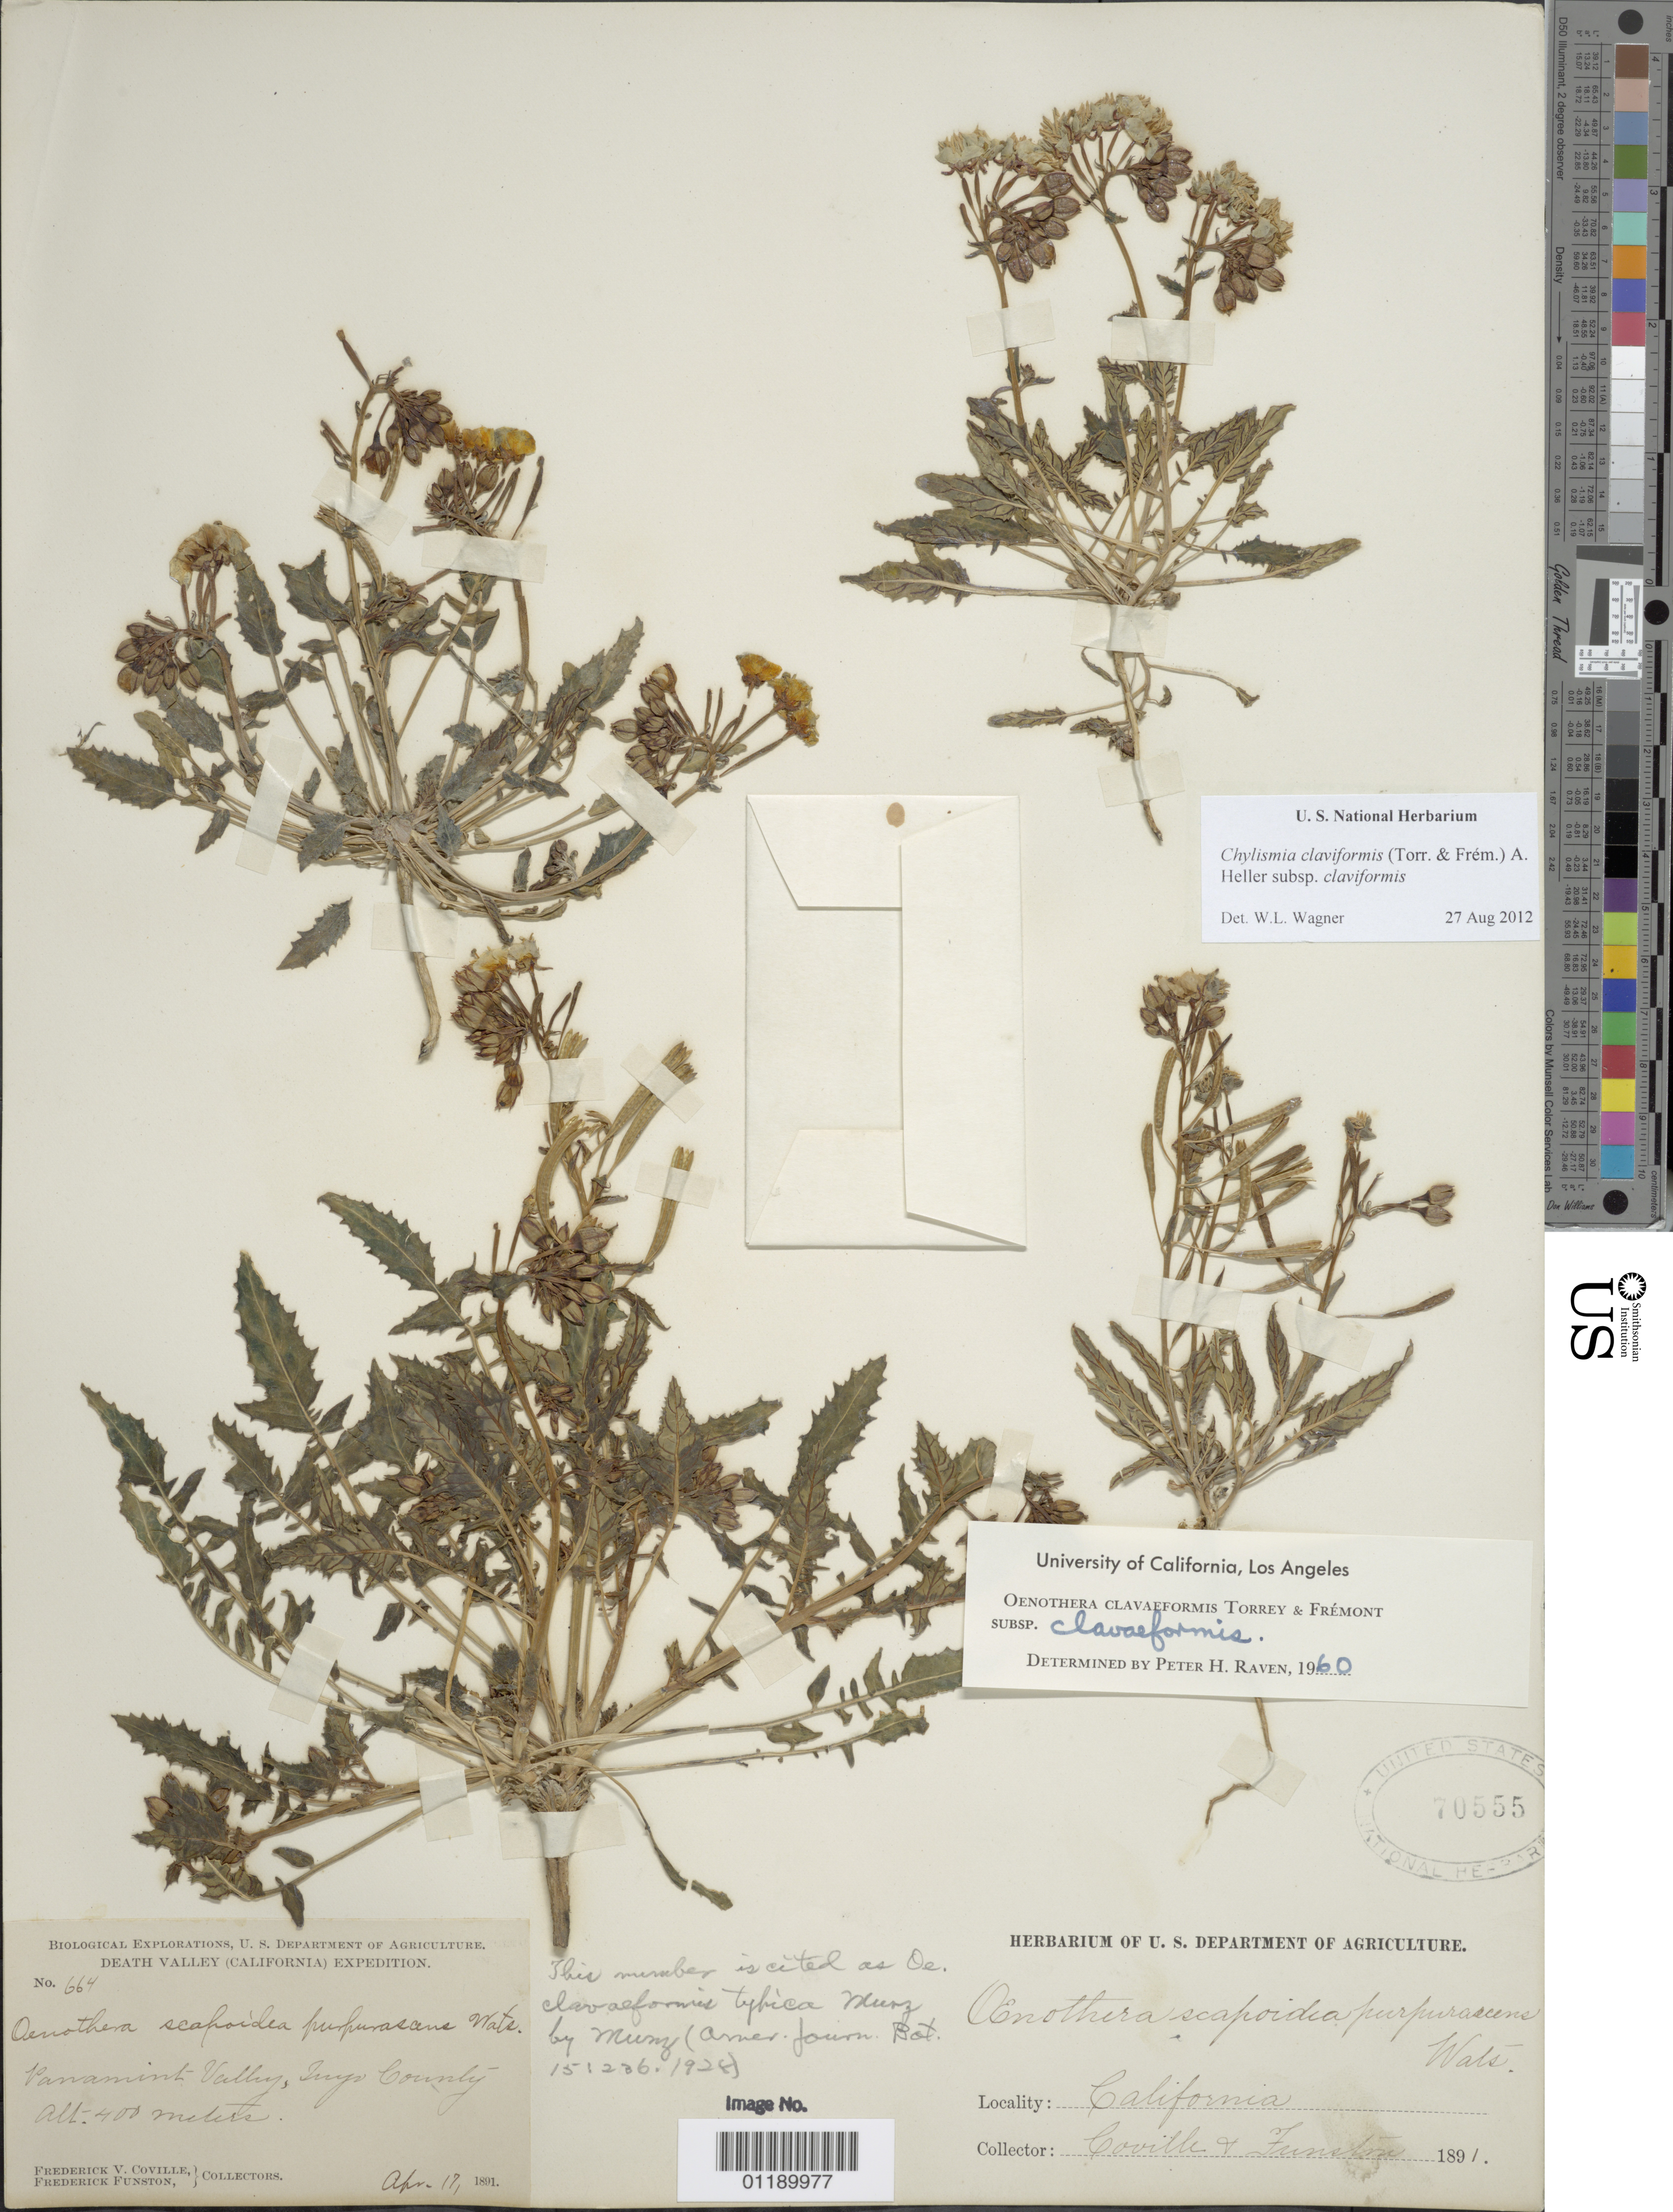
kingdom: Plantae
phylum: Tracheophyta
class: Magnoliopsida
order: Myrtales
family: Onagraceae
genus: Chylismia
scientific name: Chylismia claviformis subsp. claviformis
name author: (Torr. & Frém.) A. Heller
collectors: F. V. Coville & F. Funston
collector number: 664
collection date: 1891-04-17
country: United States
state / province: California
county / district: Inyo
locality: Panamint Valley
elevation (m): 400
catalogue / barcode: US 70555